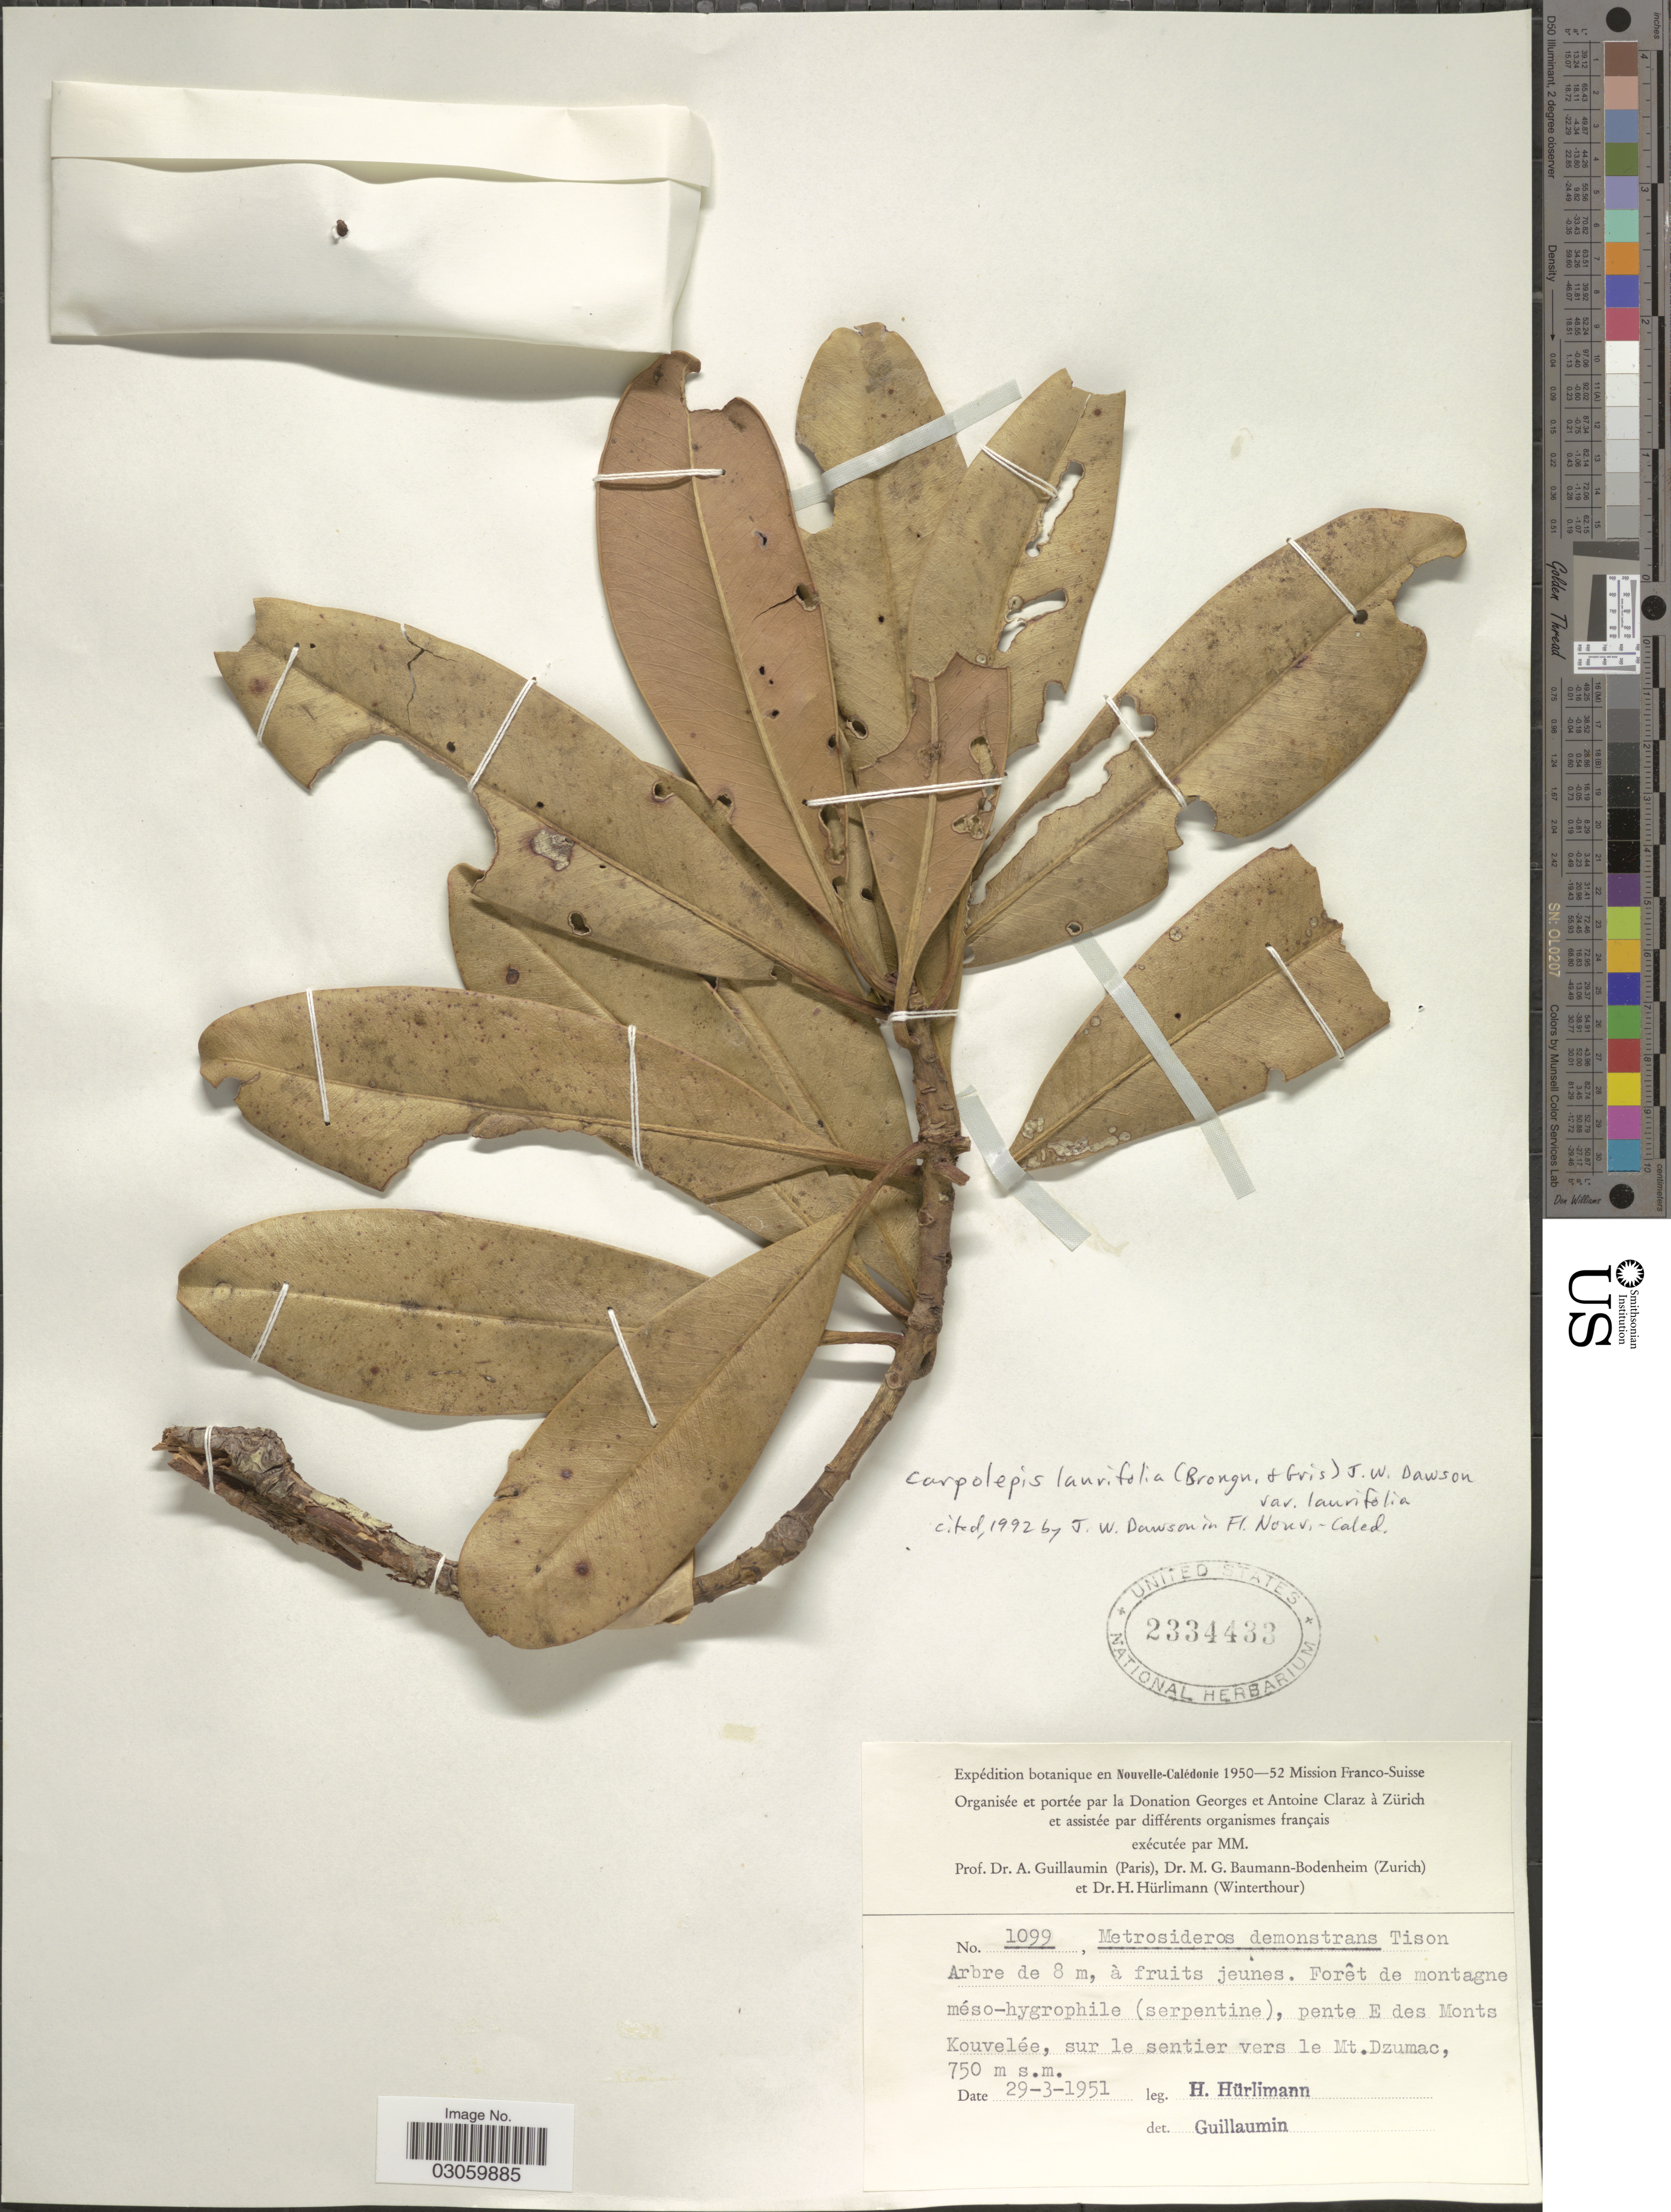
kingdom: Plantae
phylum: Tracheophyta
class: Magnoliopsida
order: Myrtales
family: Myrtaceae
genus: Metrosideros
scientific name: Metrosideros laurifolia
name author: Brongn. & Gris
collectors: H. Hürlimann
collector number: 1099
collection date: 1951-03-29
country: New Caledonia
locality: Pente E des Monts Kouvelée, sur le sentier vers le Mt. Dzumac.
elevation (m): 750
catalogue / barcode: US 2334433